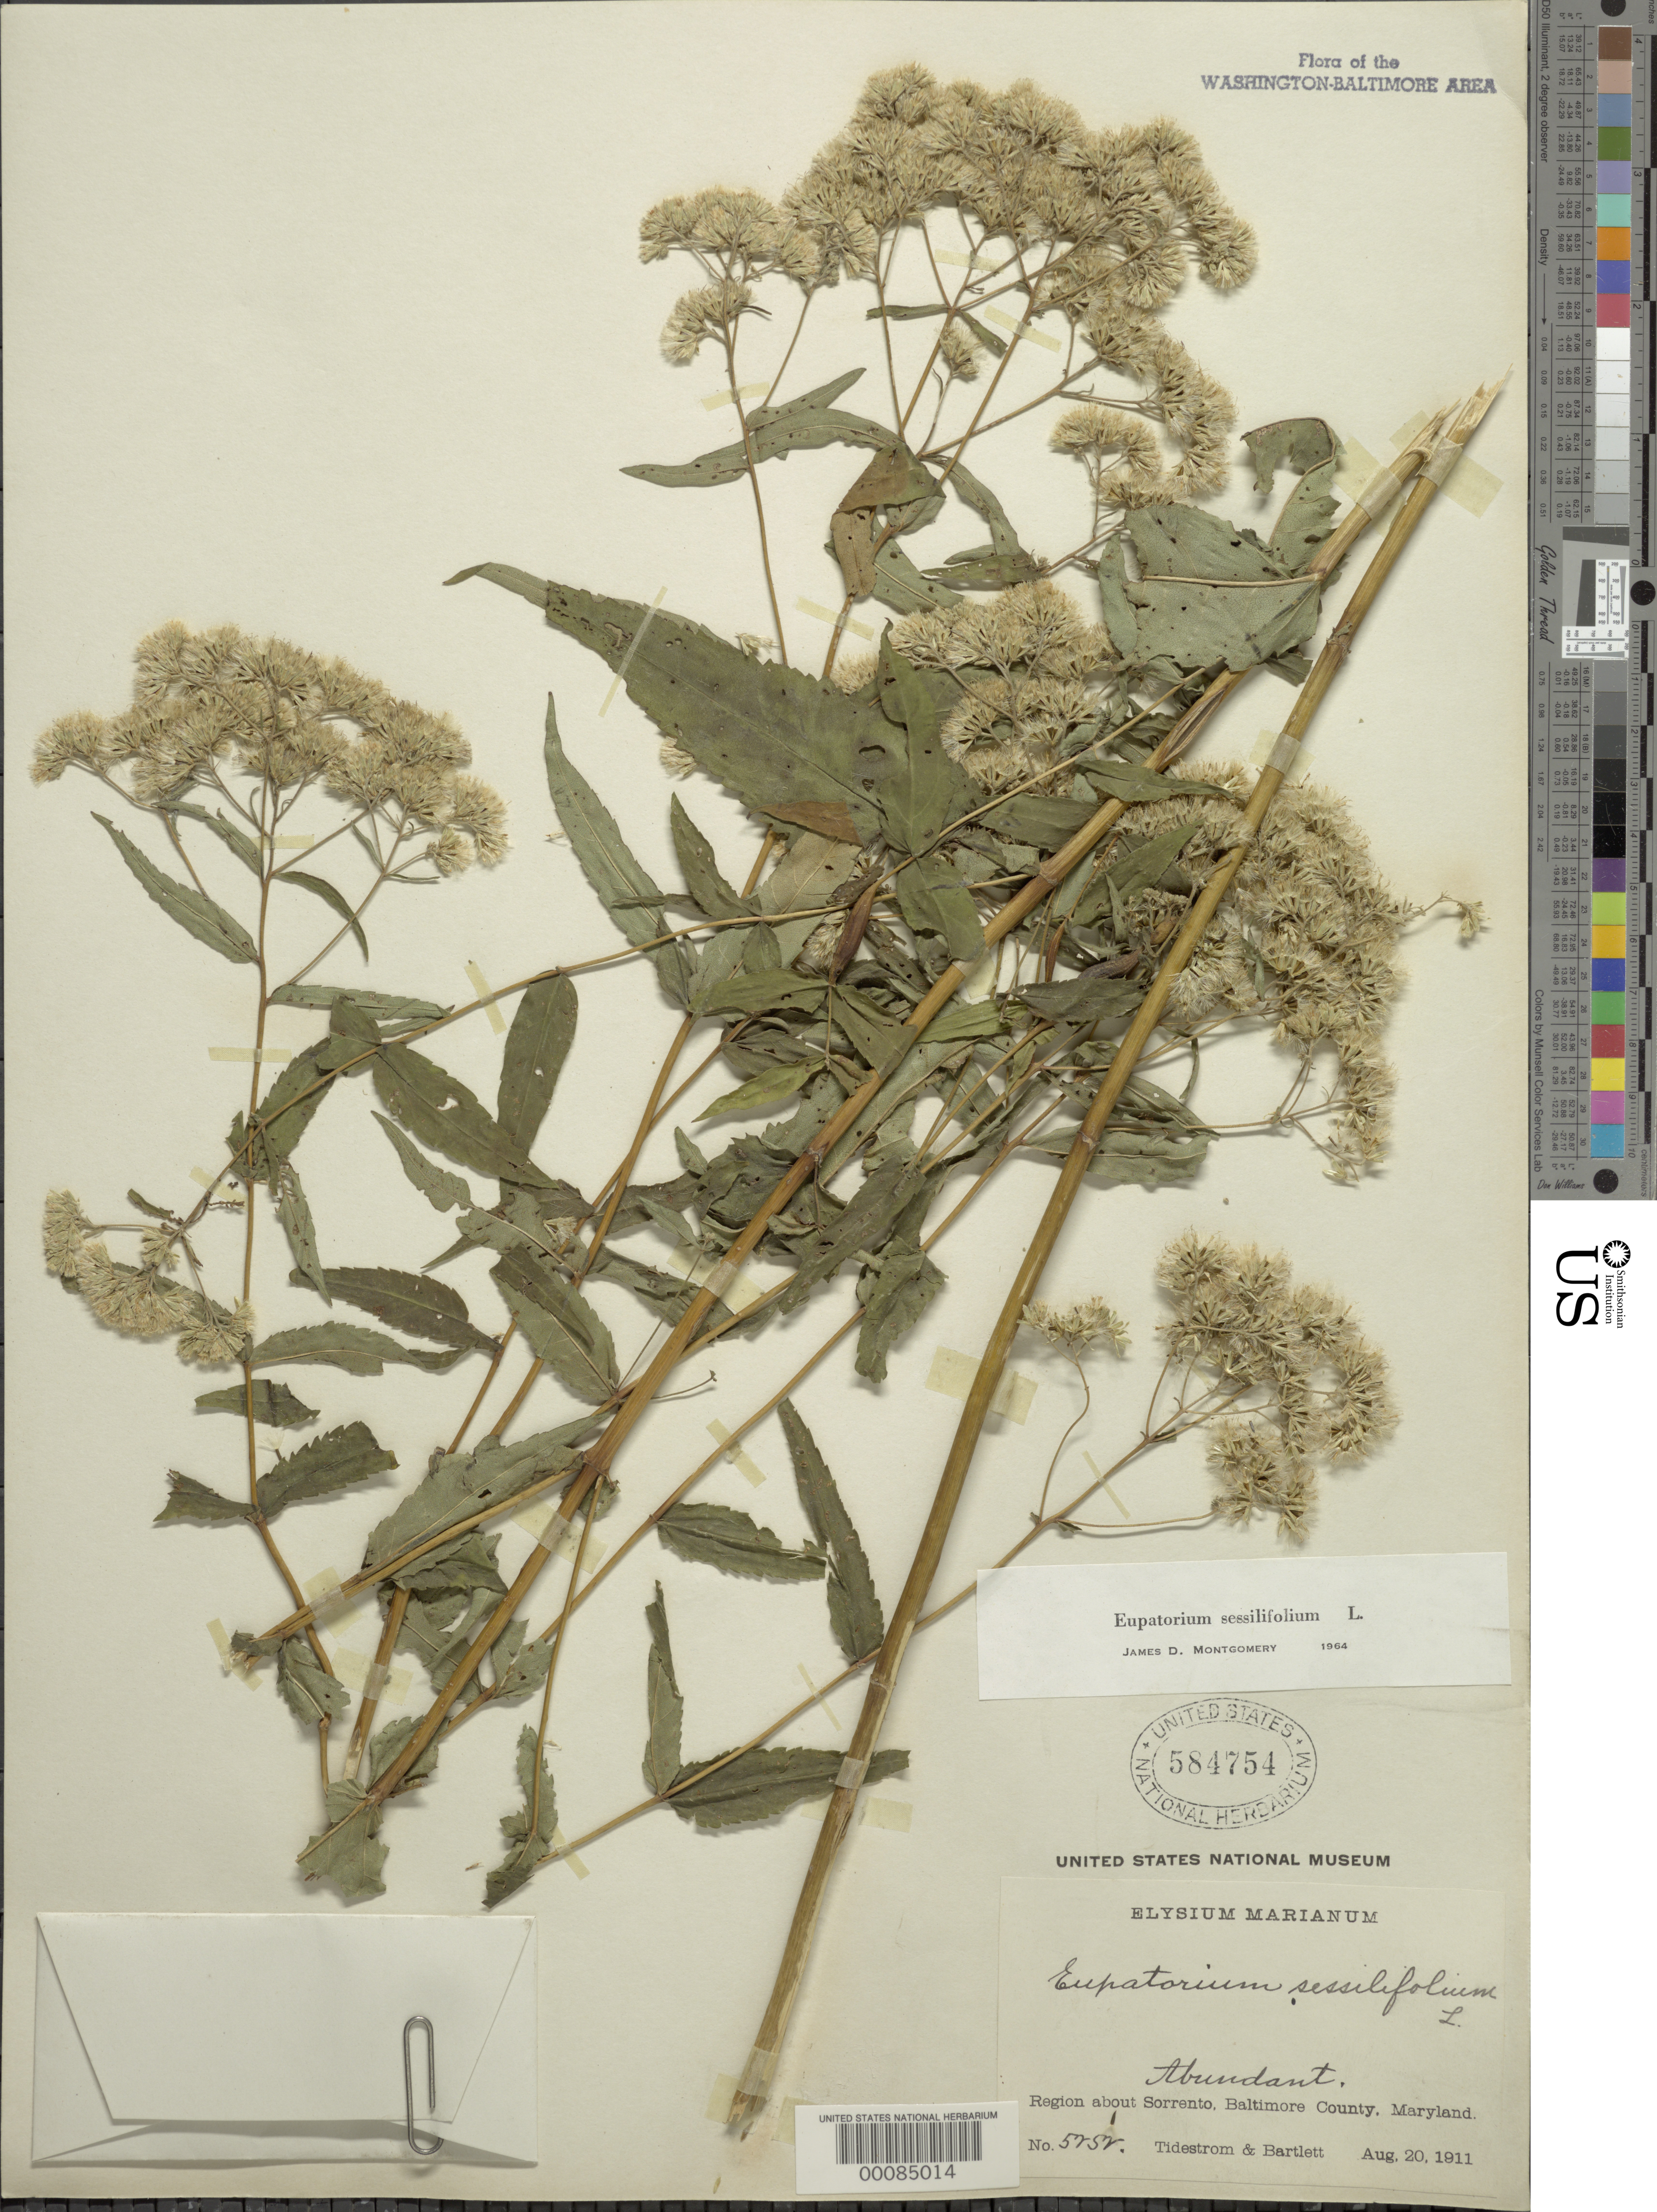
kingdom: Plantae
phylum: Tracheophyta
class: Magnoliopsida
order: Asterales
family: Asteraceae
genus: Eupatorium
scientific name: Eupatorium sessilifolium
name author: L.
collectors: I. F. Tidestrom & Bartlett, --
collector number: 5252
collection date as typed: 20 Aug 1911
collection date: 1911-08-20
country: United States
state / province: Maryland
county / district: Baltimore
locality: Sorrento Region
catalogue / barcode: US 584754